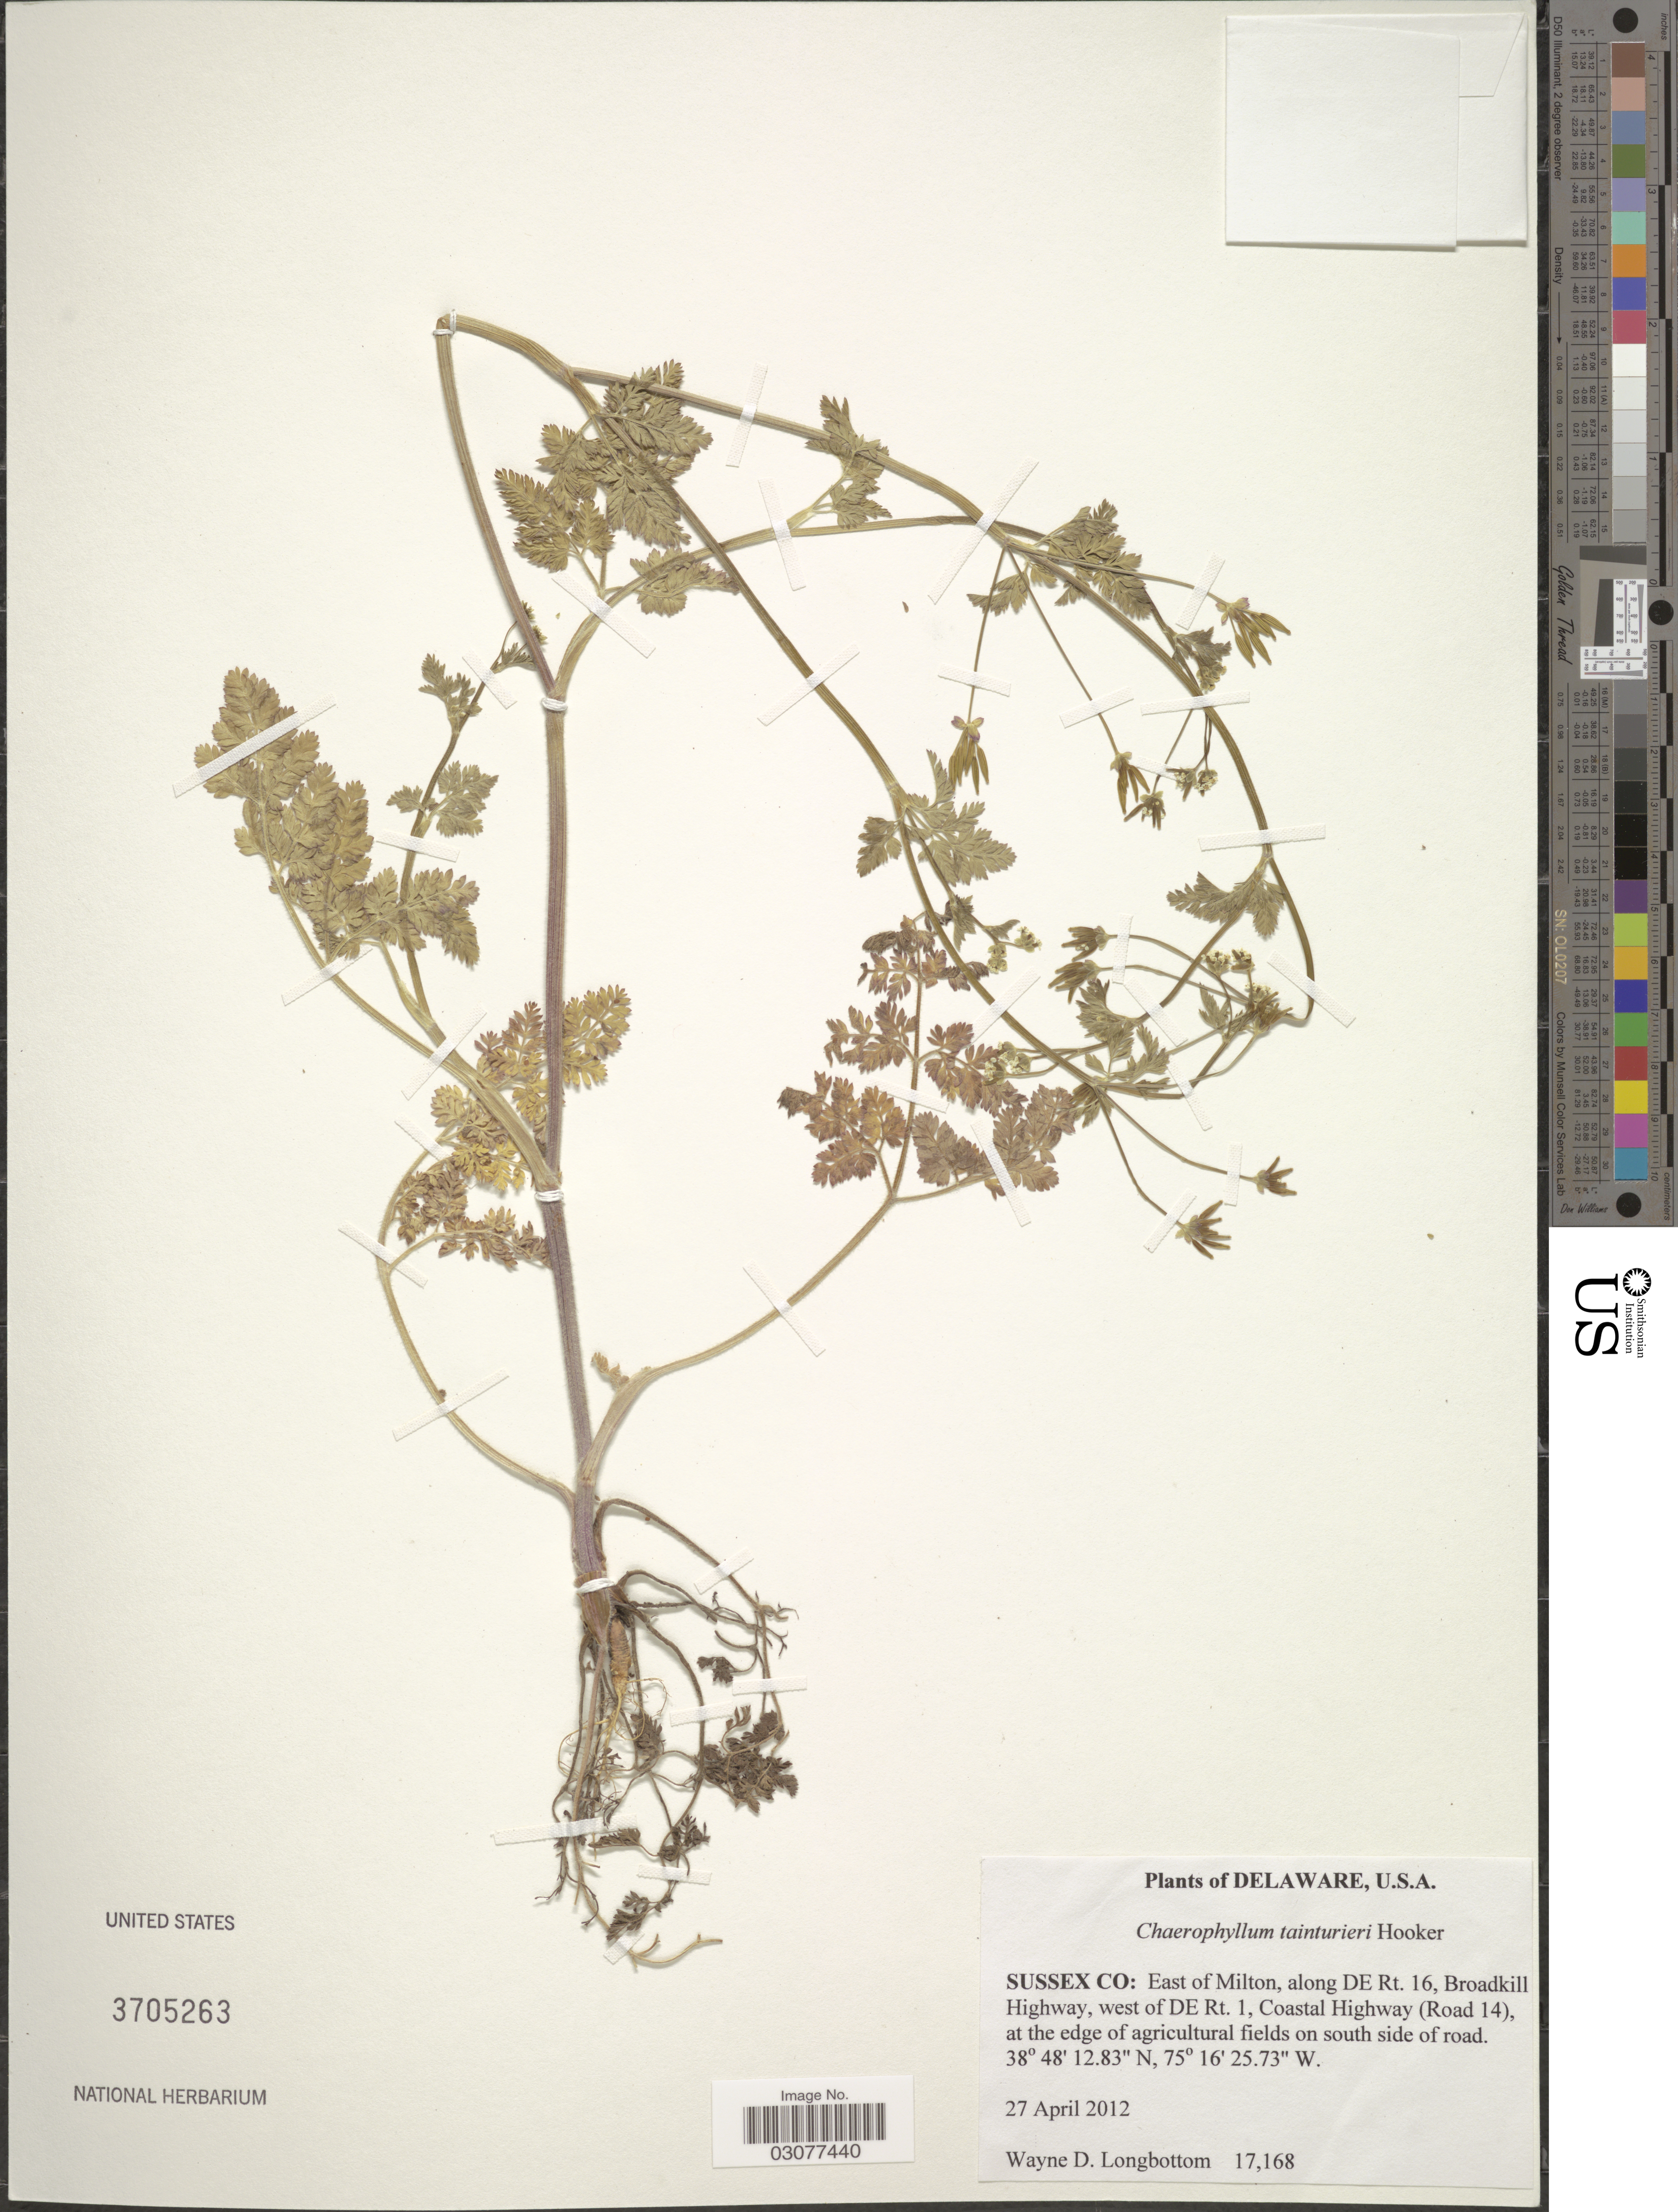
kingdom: Plantae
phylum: Tracheophyta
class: Magnoliopsida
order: Apiales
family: Apiaceae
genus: Chaerophyllum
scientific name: Chaerophyllum tainturieri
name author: Hook.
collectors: W. D. Longbottom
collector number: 17168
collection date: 2012-04-27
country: United States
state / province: Delaware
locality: Sussec Co: East of Milton, along DE Rt. 16, Broadkill Highway, west of DE Rt. 1, Coastal Highway (Road 14), at the edge of agricultural fields on south side of road.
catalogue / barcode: US 3705263